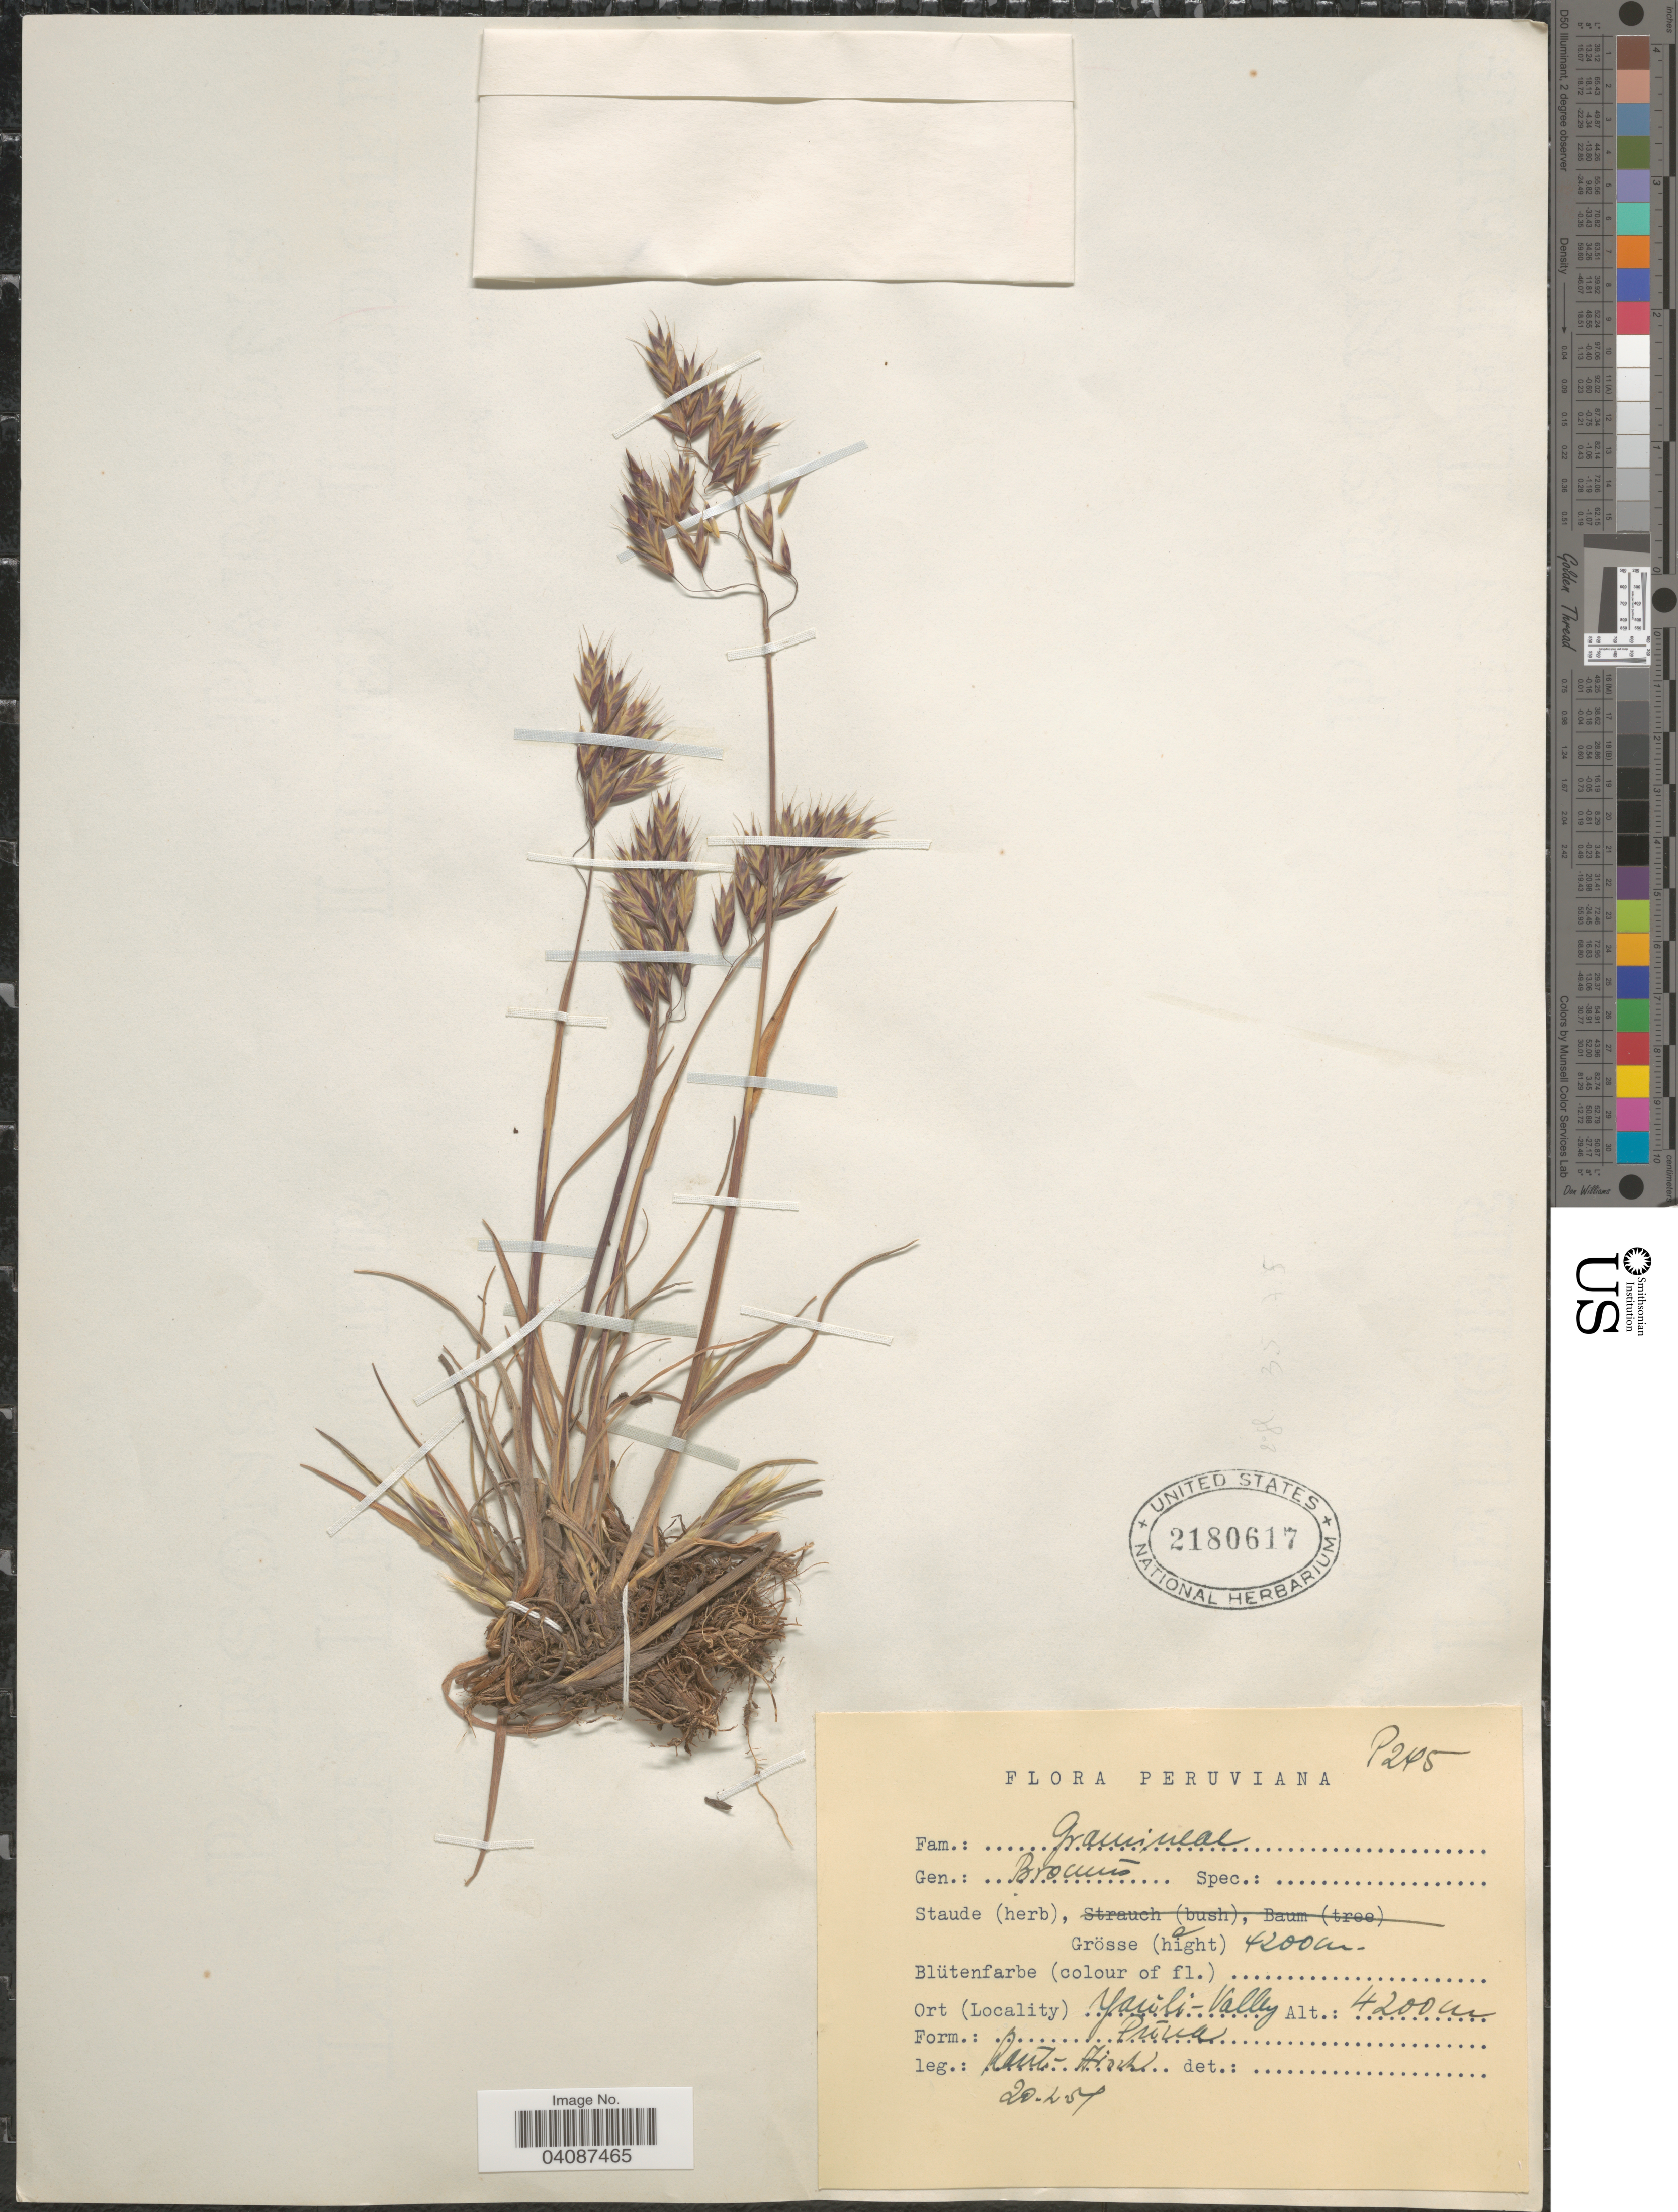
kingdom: Plantae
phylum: Tracheophyta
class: Liliopsida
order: Poales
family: Poaceae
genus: Bromus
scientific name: Bromus sp.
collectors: W. Rauh & G. Hirsch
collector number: P245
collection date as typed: Transcribed d/m/y: 20/2/57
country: Peru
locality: Peruviana. Yauli-Valley.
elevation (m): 4200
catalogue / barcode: US 2180617